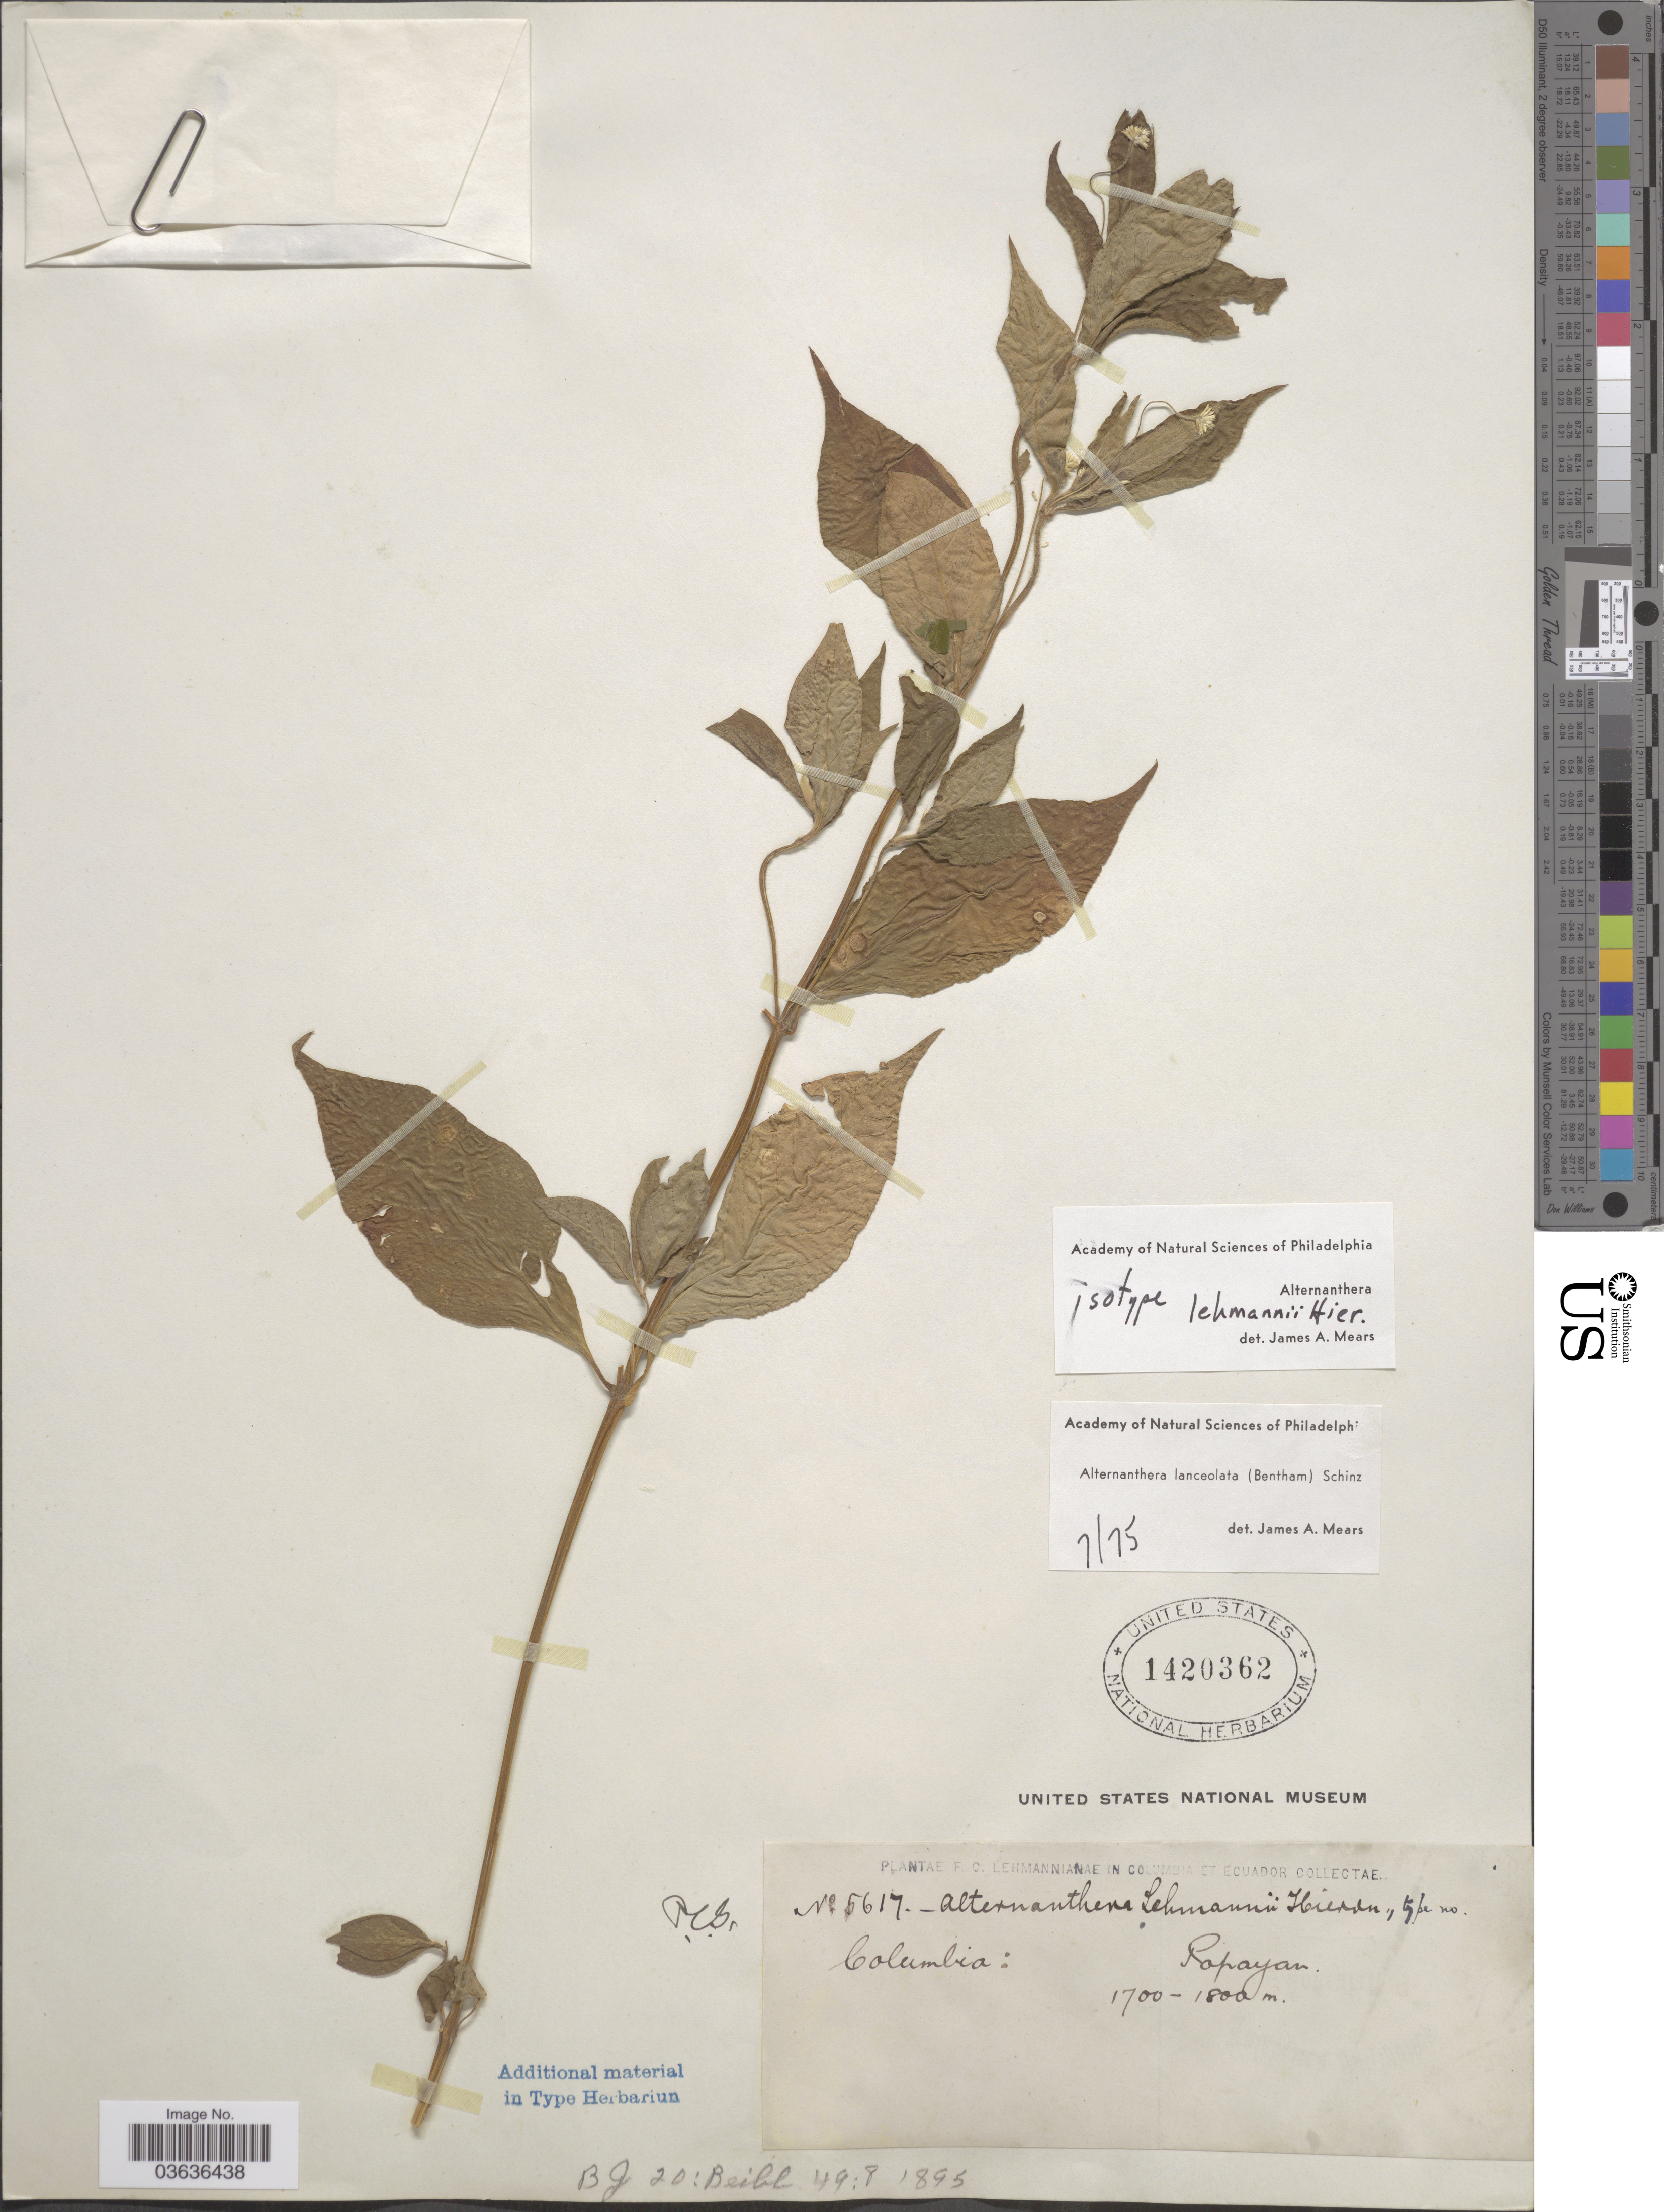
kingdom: Plantae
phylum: Tracheophyta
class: Magnoliopsida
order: Caryophyllales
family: Amaranthaceae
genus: Alternanthera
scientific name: Alternanthera lanceolata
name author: (Benth.) Schinz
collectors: F. C. Lehmann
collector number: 5617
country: Colombia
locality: Popayan.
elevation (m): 1700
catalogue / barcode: US 1420362